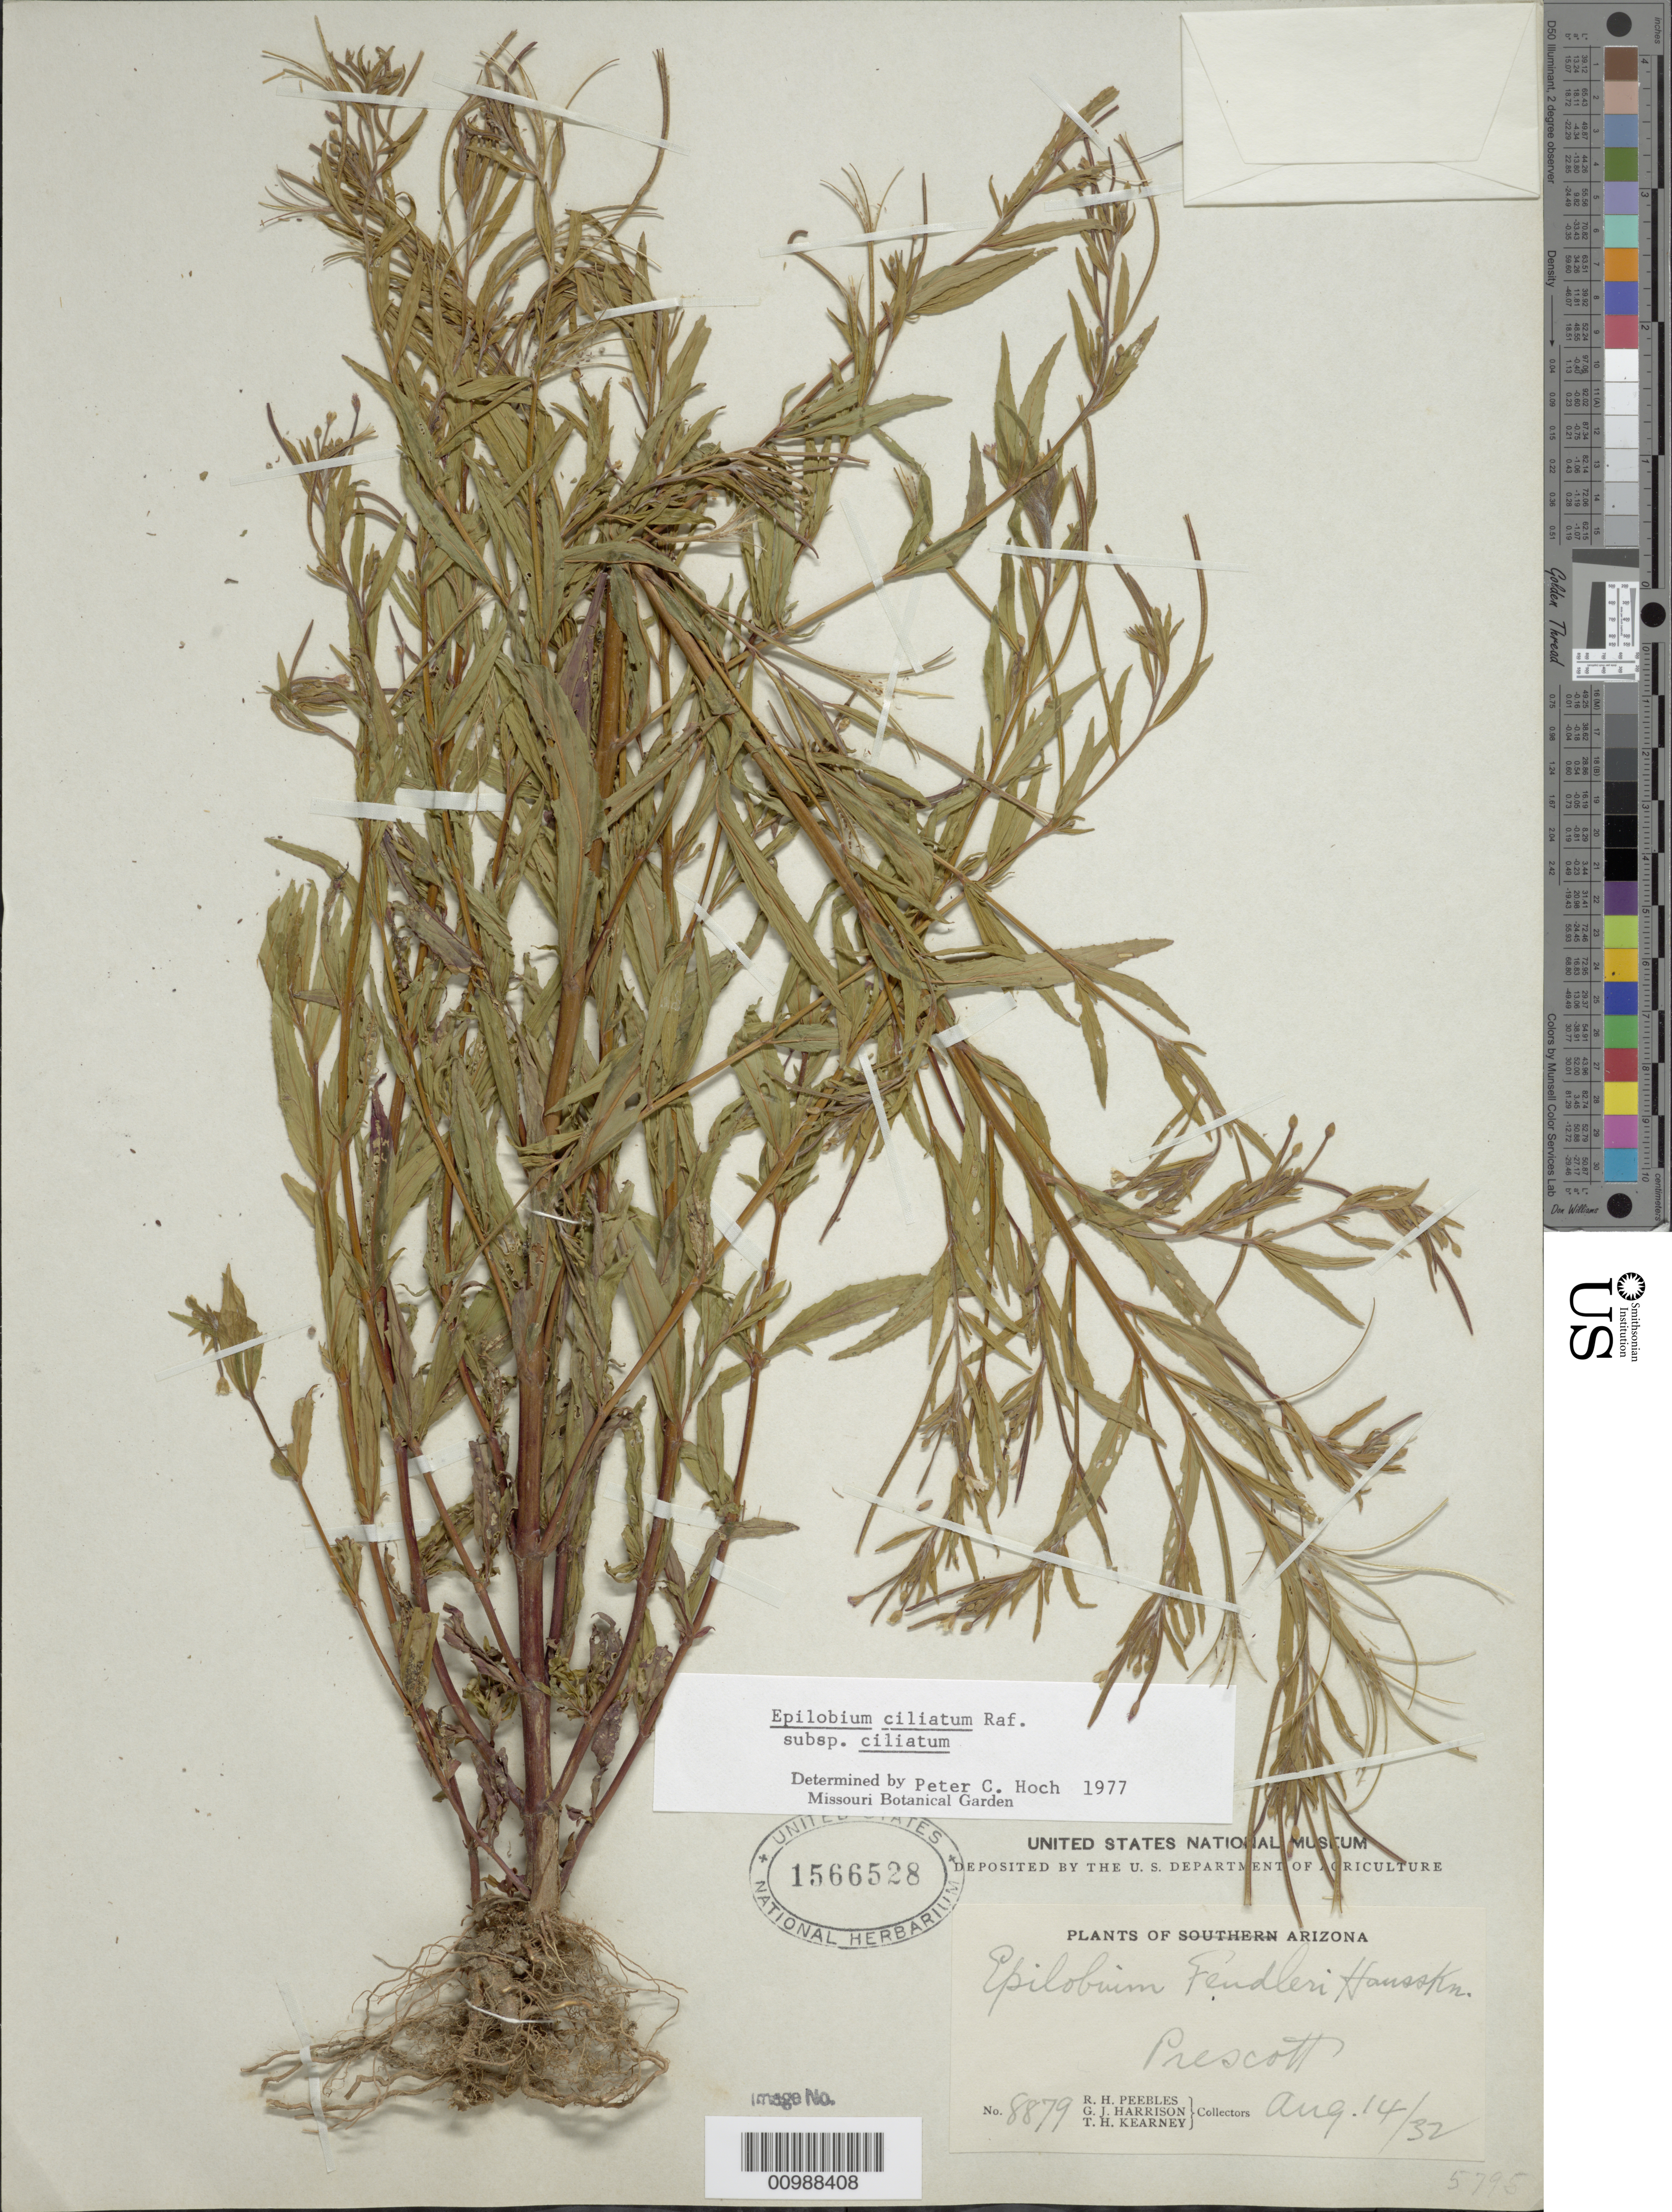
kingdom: Plantae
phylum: Tracheophyta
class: Magnoliopsida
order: Myrtales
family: Onagraceae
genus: Epilobium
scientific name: Epilobium ciliatum subsp. ciliatum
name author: Raf.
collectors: R. H. Peebles & G. J. Harrison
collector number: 8879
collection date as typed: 14 Aug 1932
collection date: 1932-08-14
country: United States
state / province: Arizona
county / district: Yavapai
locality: Prescott.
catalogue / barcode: US 1566528